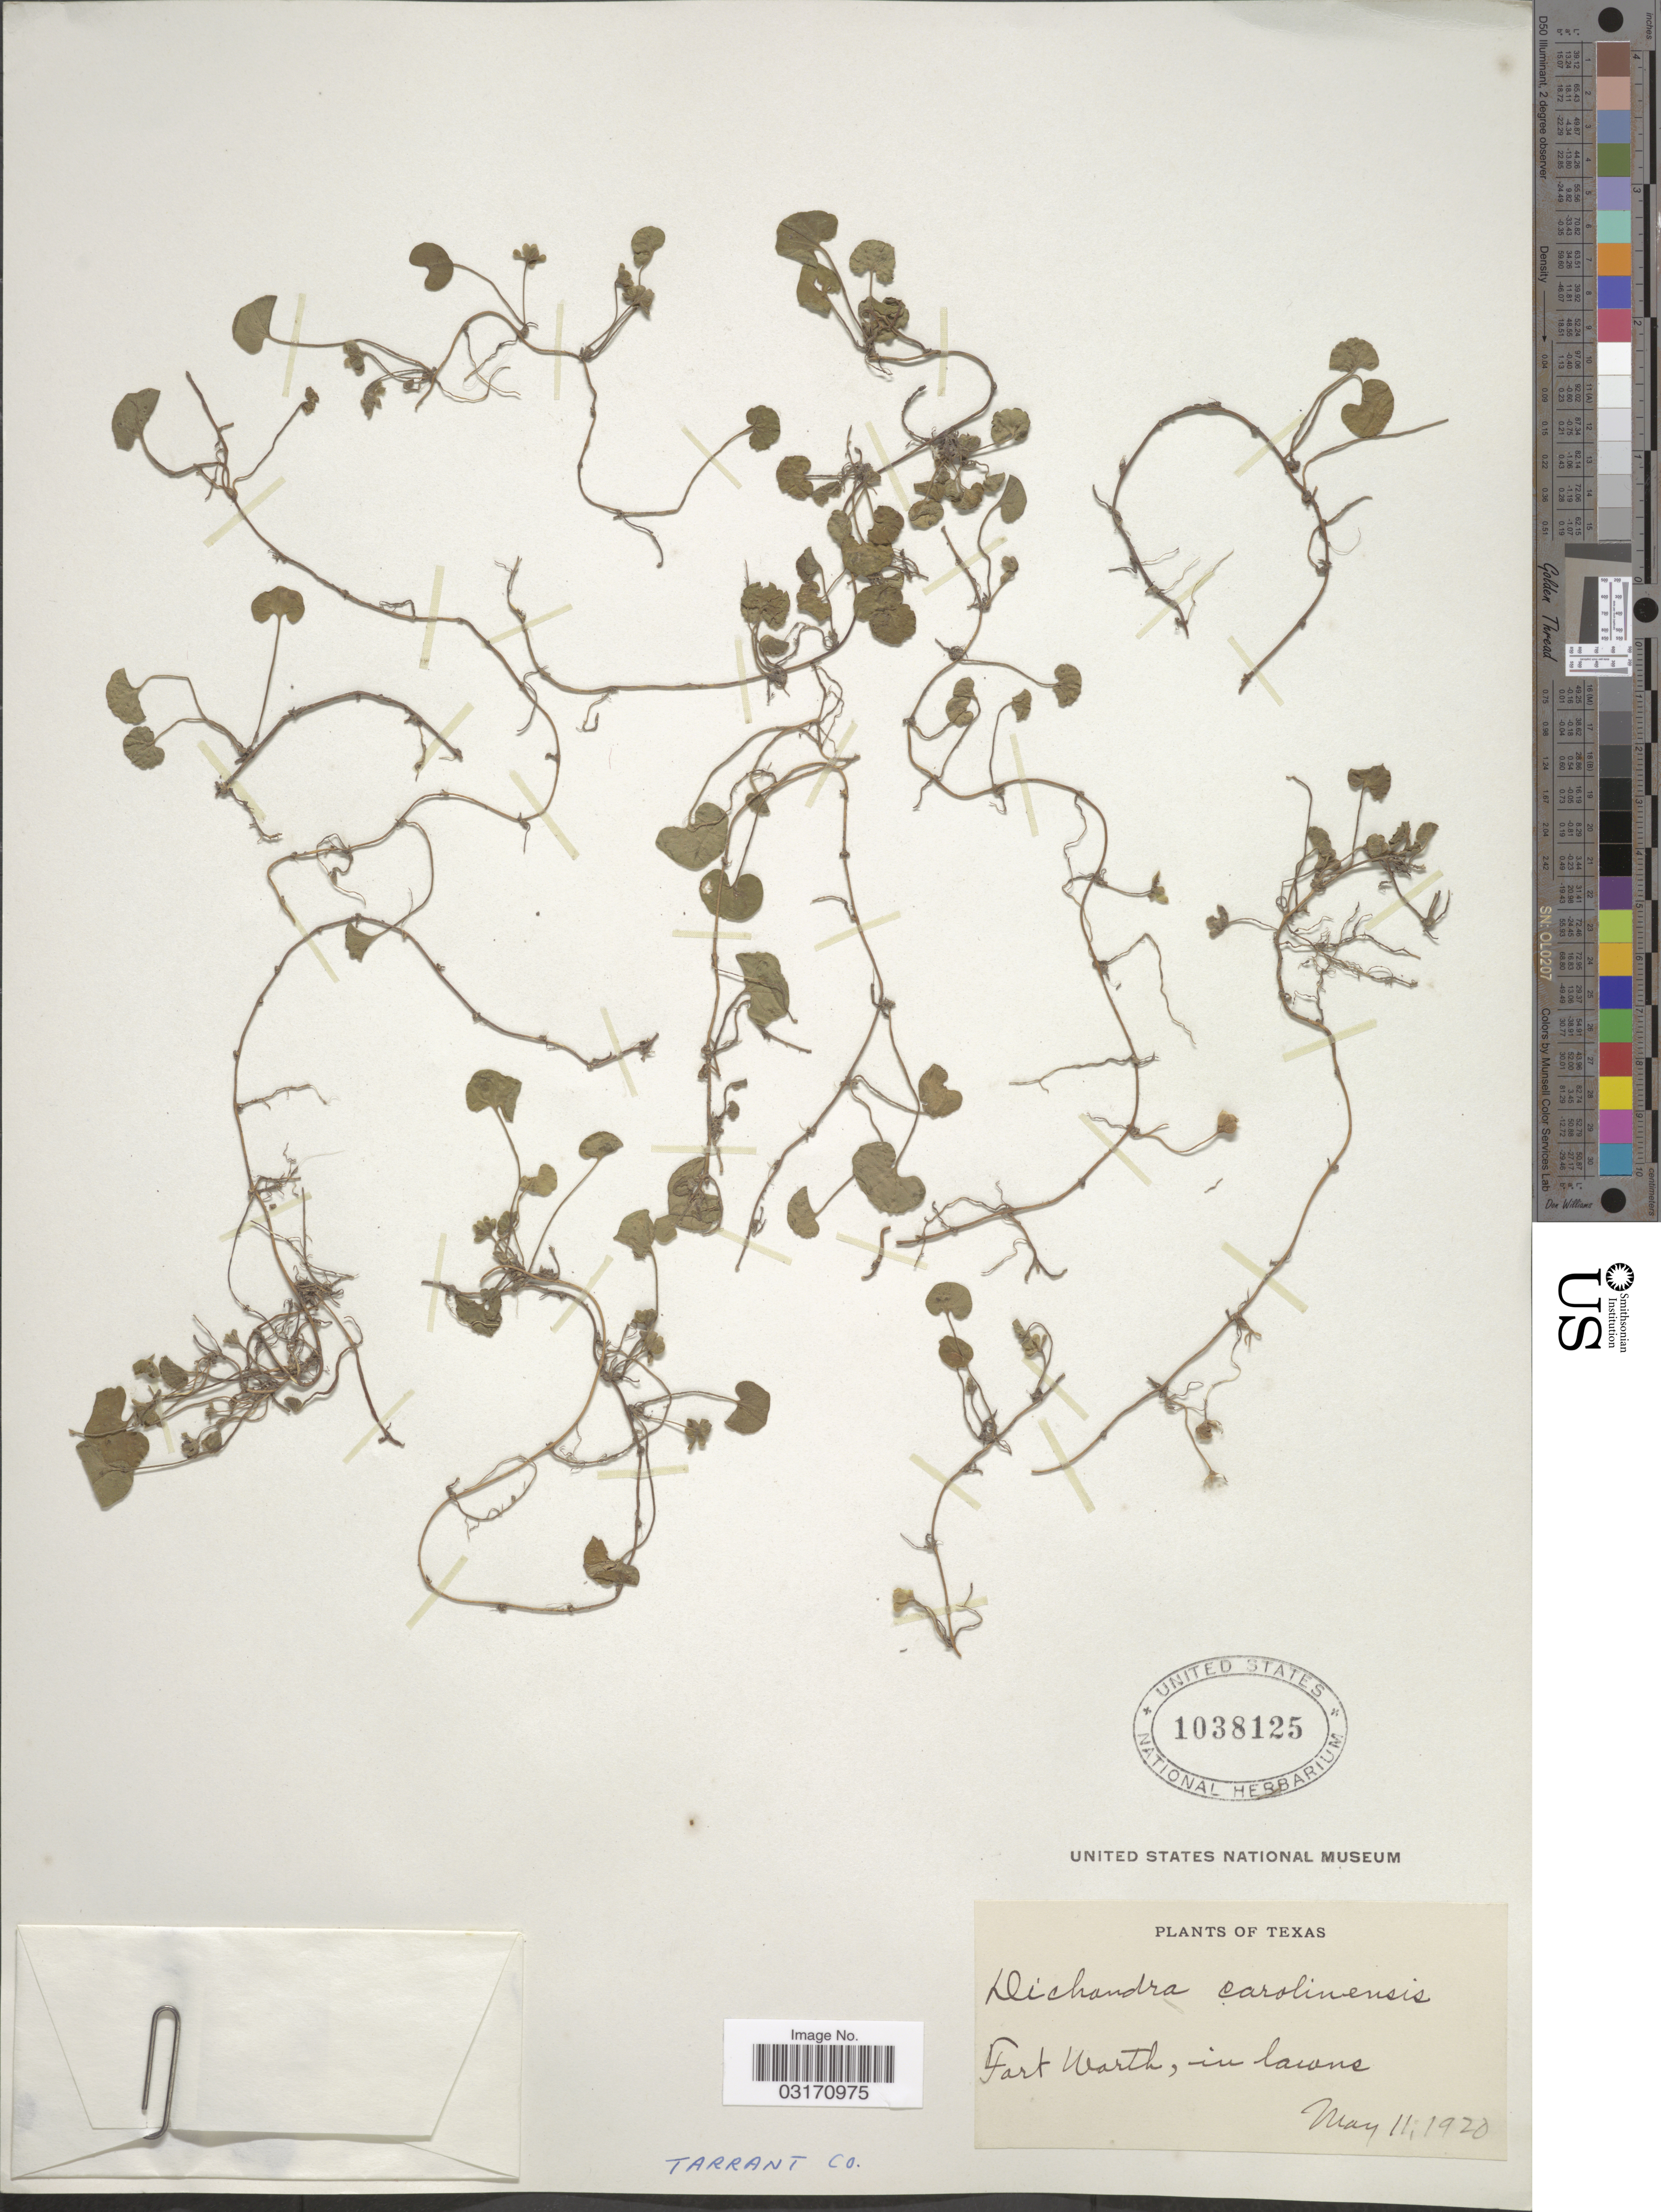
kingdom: Plantae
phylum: Tracheophyta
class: Magnoliopsida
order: Solanales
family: Convolvulaceae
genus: Dichondra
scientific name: Dichondra carolinensis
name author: Michx.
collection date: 1920-05-11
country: United States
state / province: Texas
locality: Tarrant Co. Fort Worth, in lawns.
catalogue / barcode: US 1038125